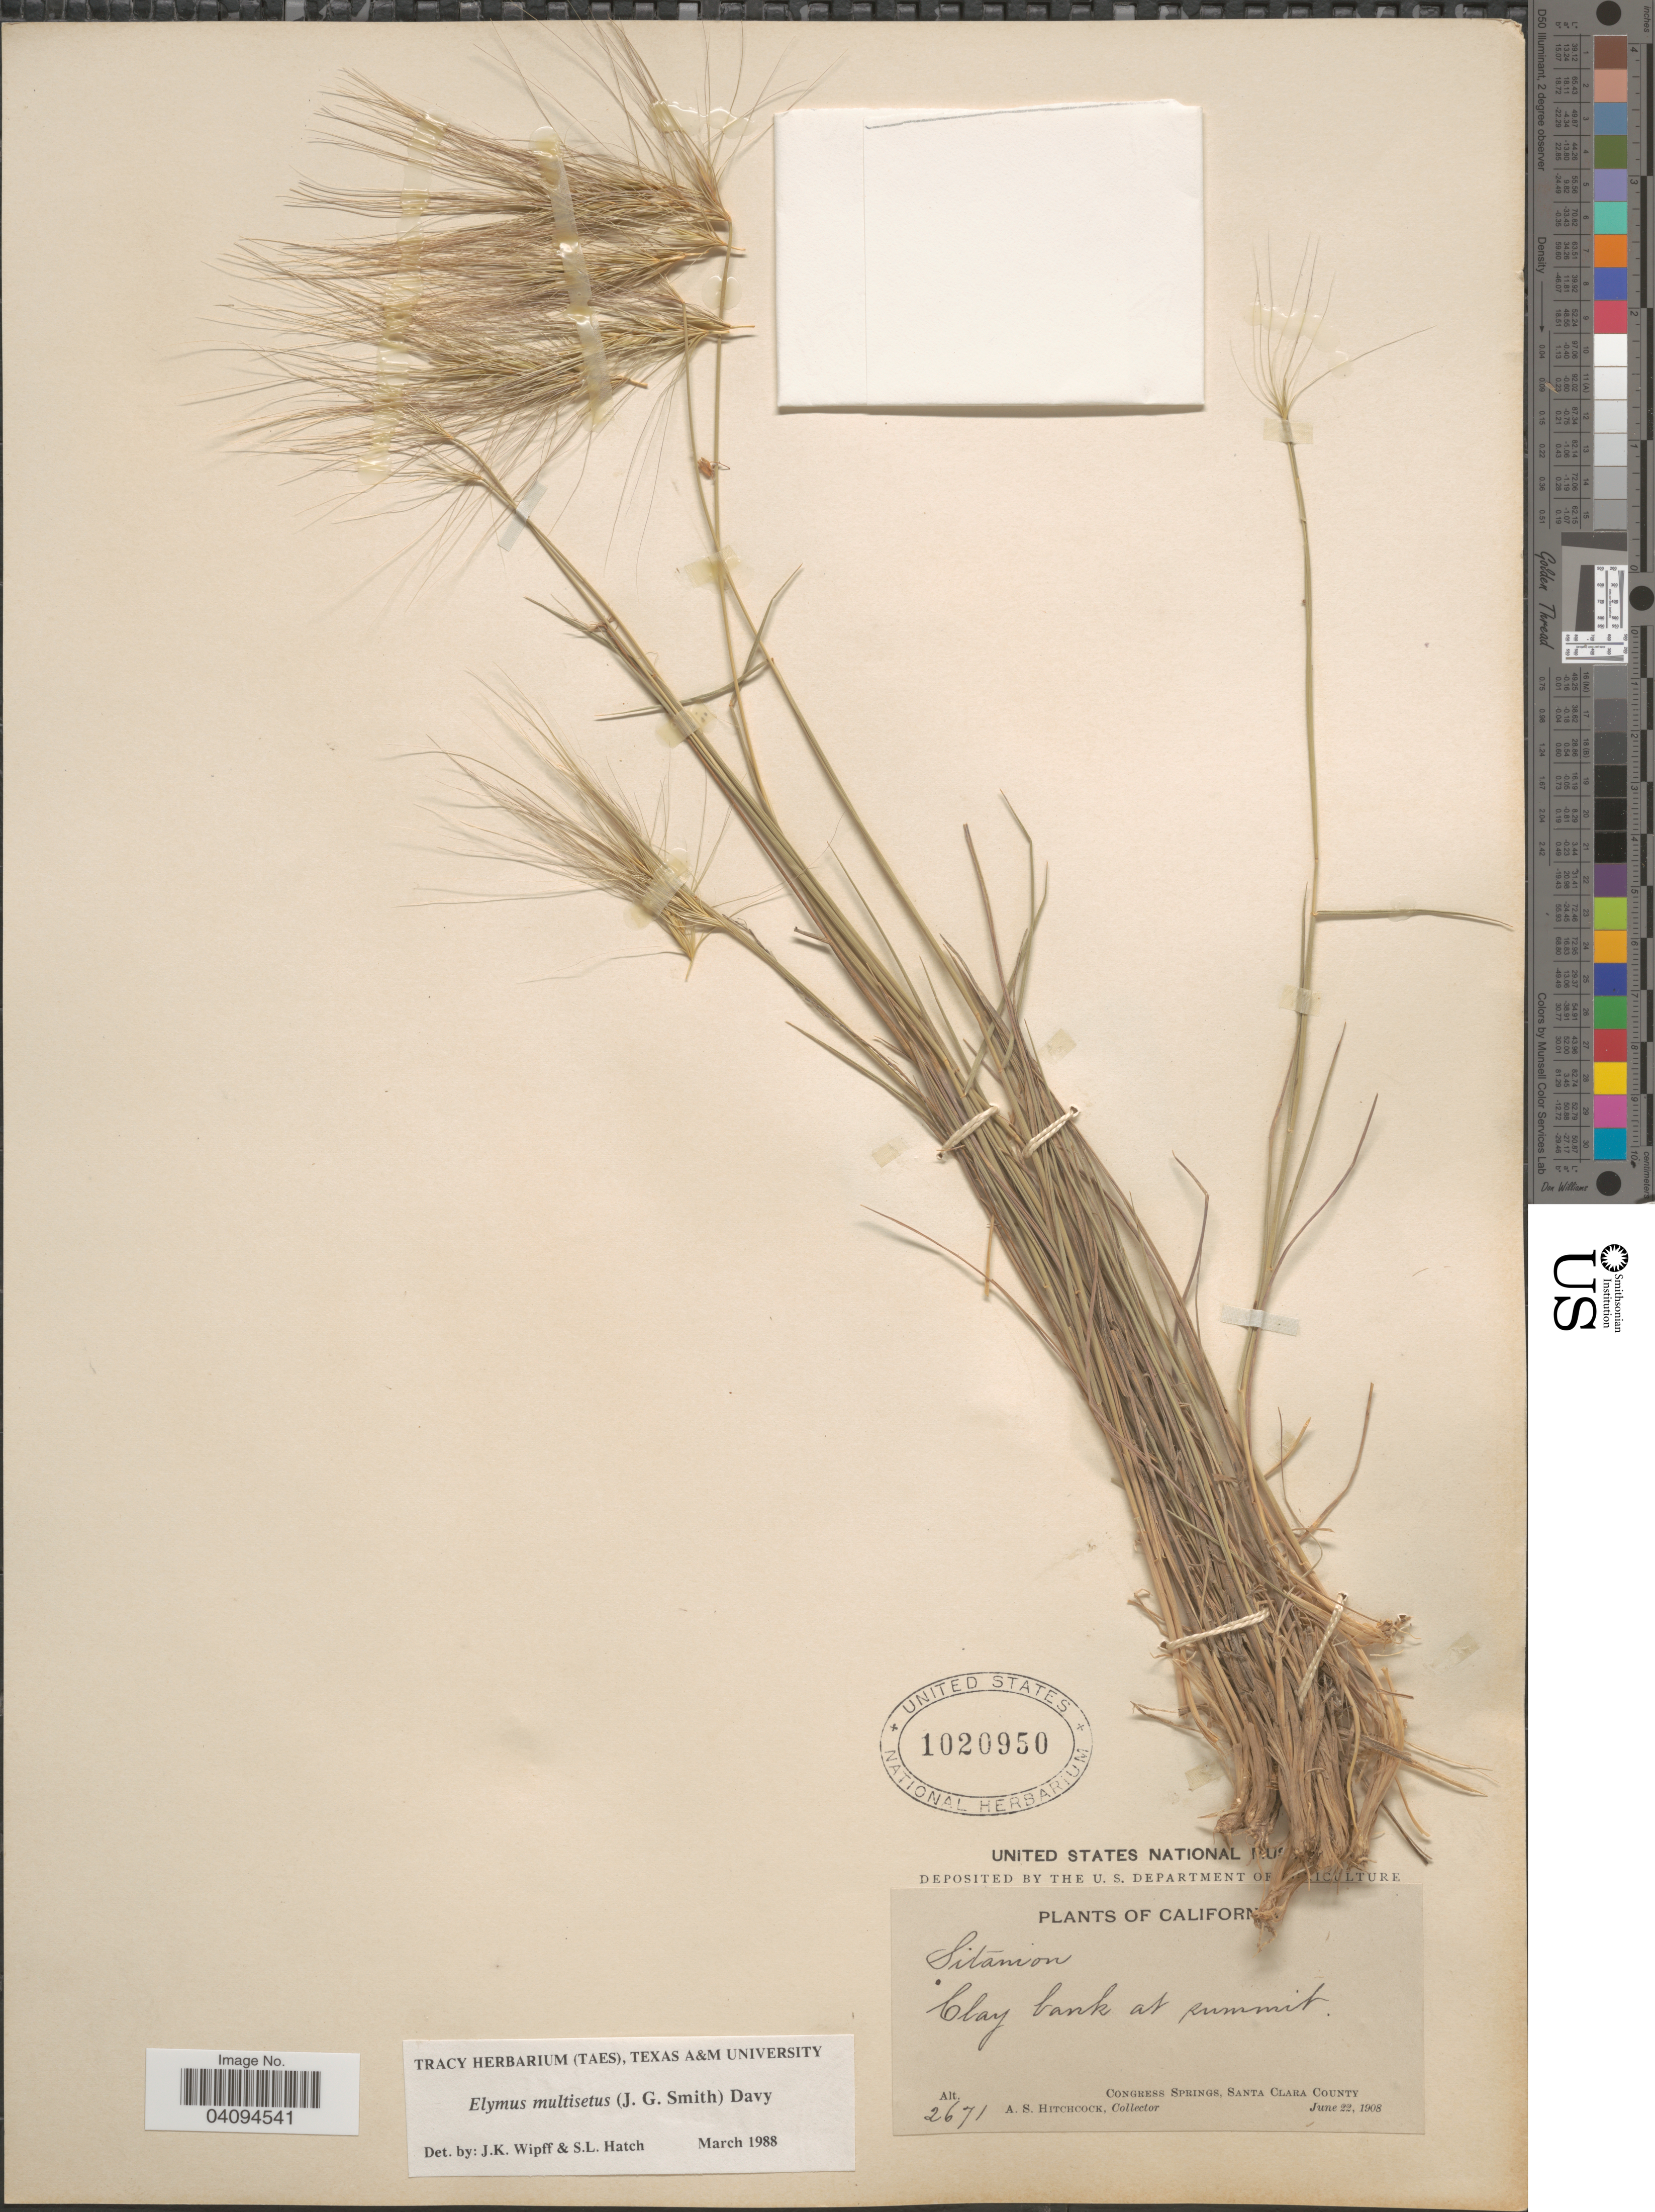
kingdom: Plantae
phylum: Tracheophyta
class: Liliopsida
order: Poales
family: Poaceae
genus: Elymus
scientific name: Elymus multisetus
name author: (J.G. Sm.) Burtt Davy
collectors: A. S. Hitchcock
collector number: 2671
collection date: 1908-06-22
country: United States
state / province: California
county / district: Santa Clara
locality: Clay bank at summit. Congress Springs, Santa Clara County.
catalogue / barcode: US 1020950